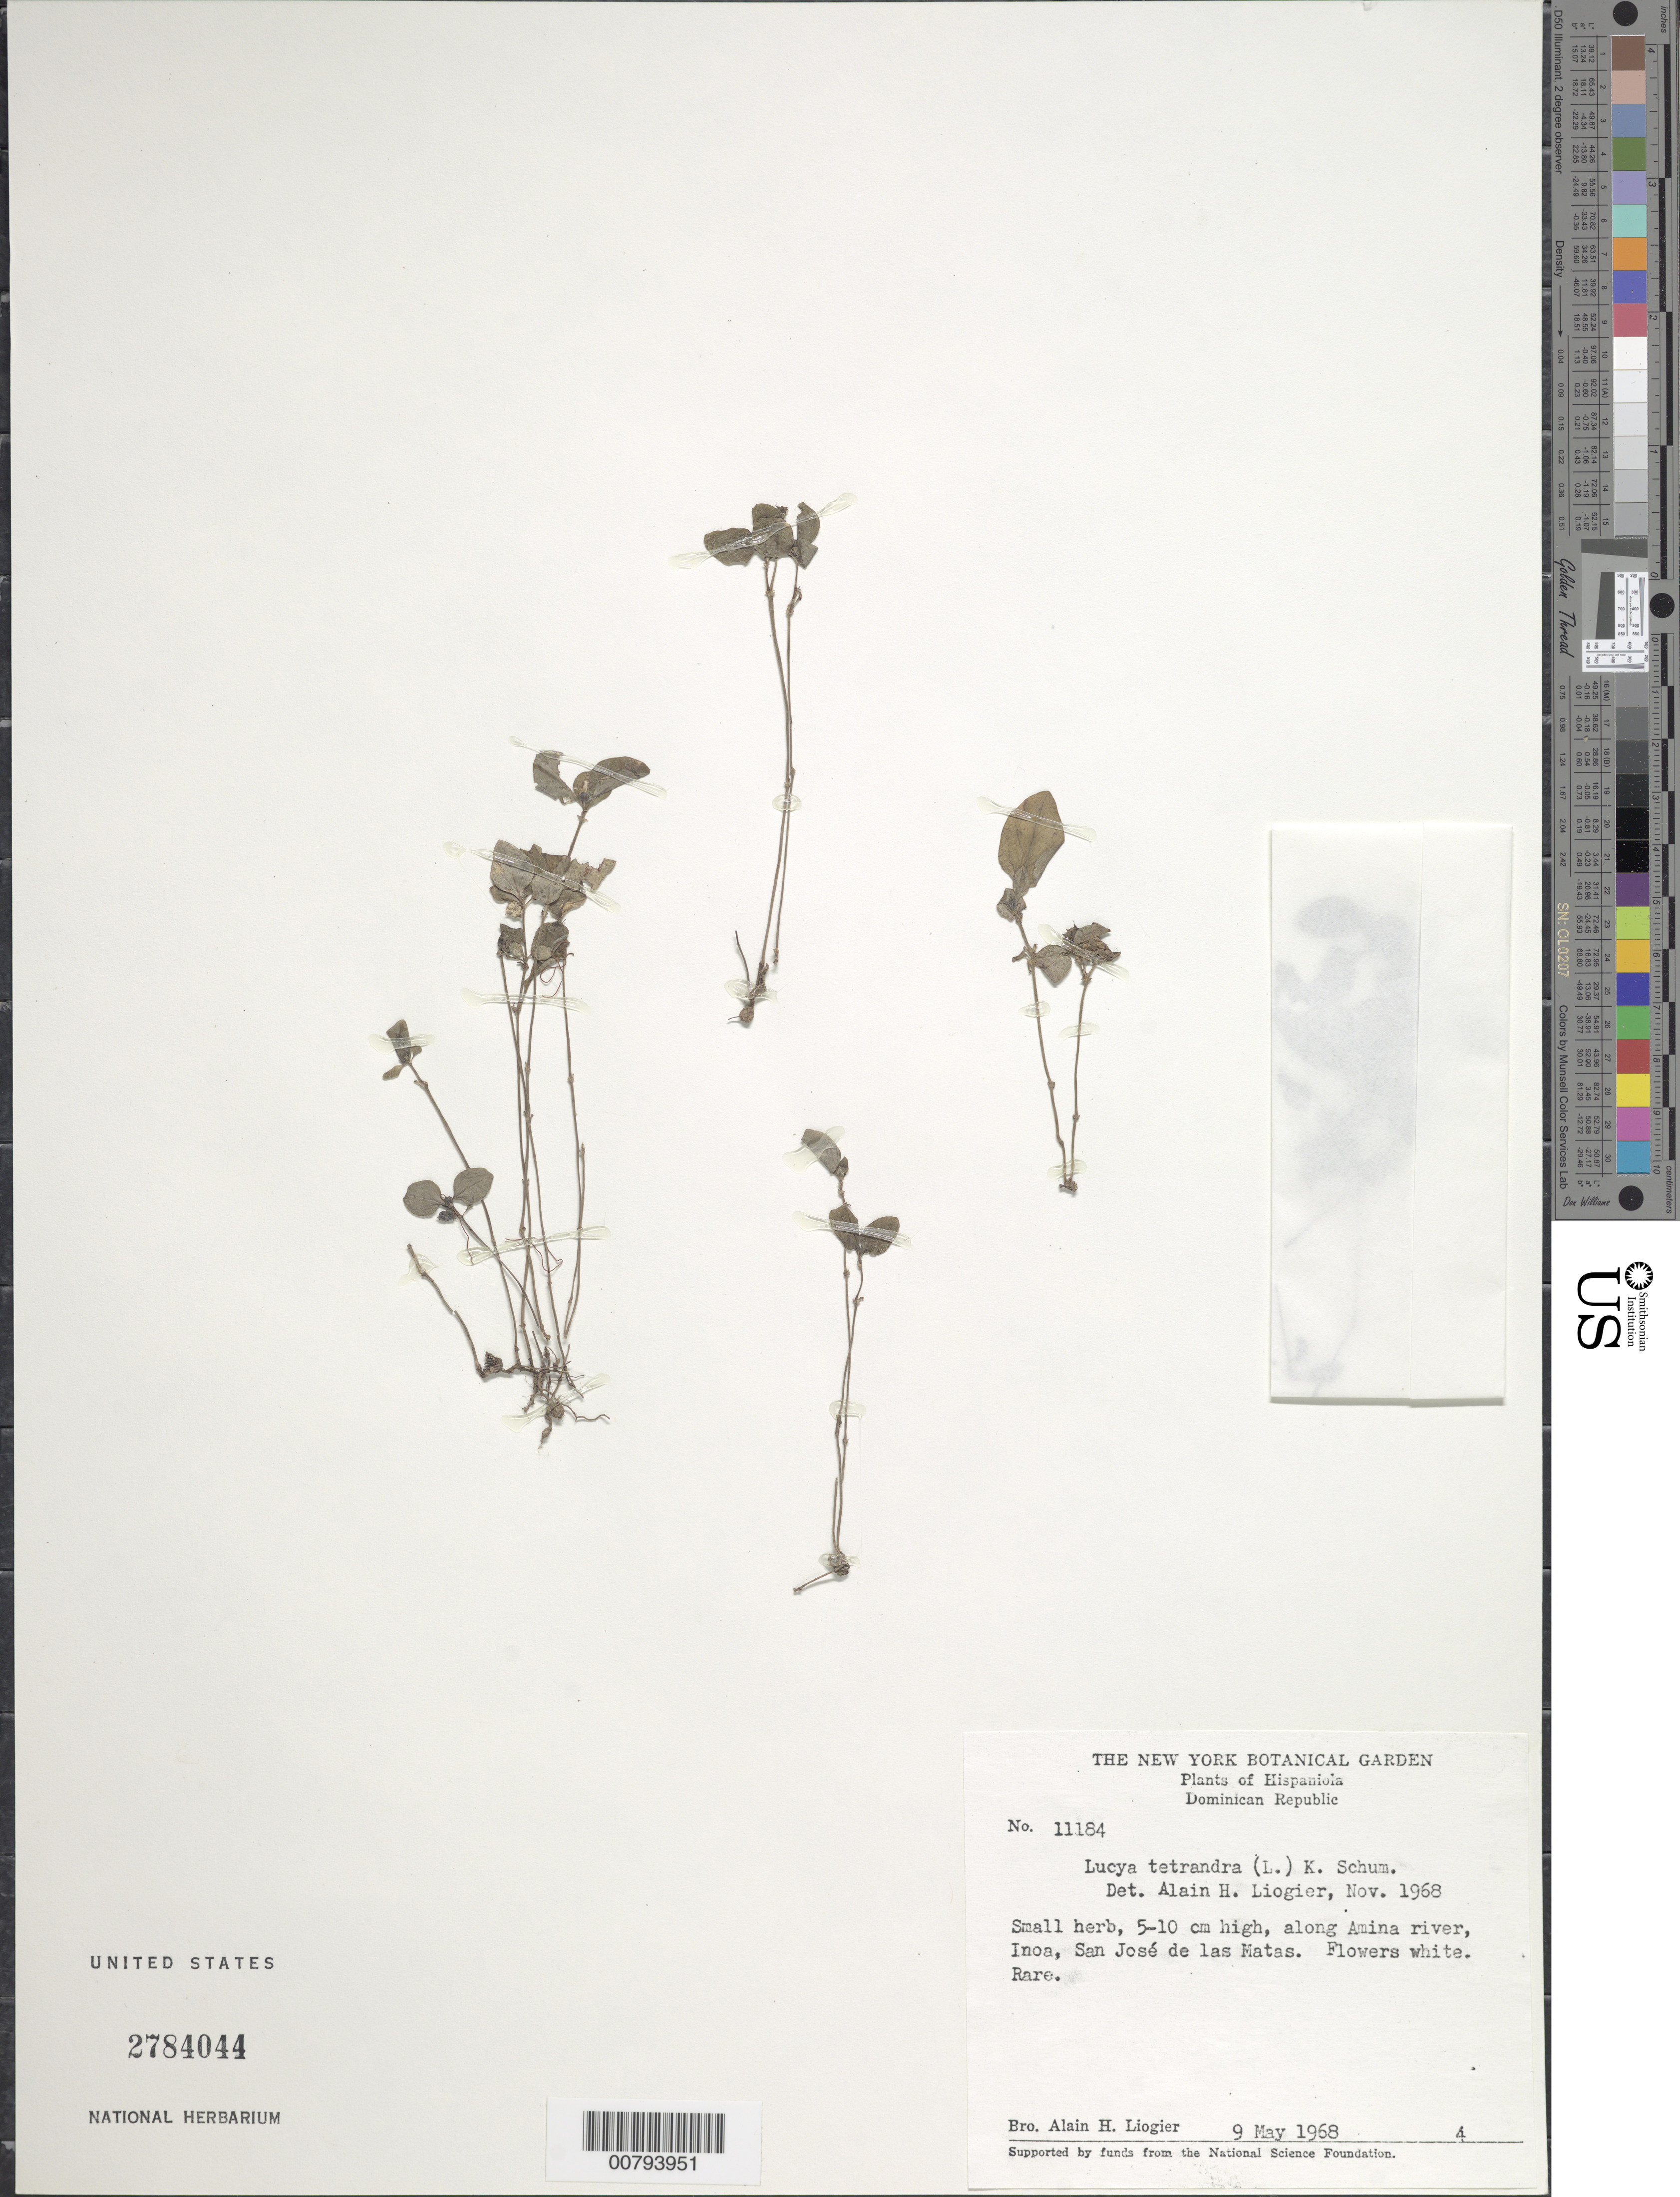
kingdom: Plantae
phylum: Tracheophyta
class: Magnoliopsida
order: Gentianales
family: Rubiaceae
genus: Lucya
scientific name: Lucya tetrandra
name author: (L.) K. Schum.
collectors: A. H. Liogier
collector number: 11184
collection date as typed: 09 May 1968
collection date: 1968-05-09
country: Dominican Republic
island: Hispaniola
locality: Along Amina River, Inoa, San José de la Matas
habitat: Along river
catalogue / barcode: US 2784044